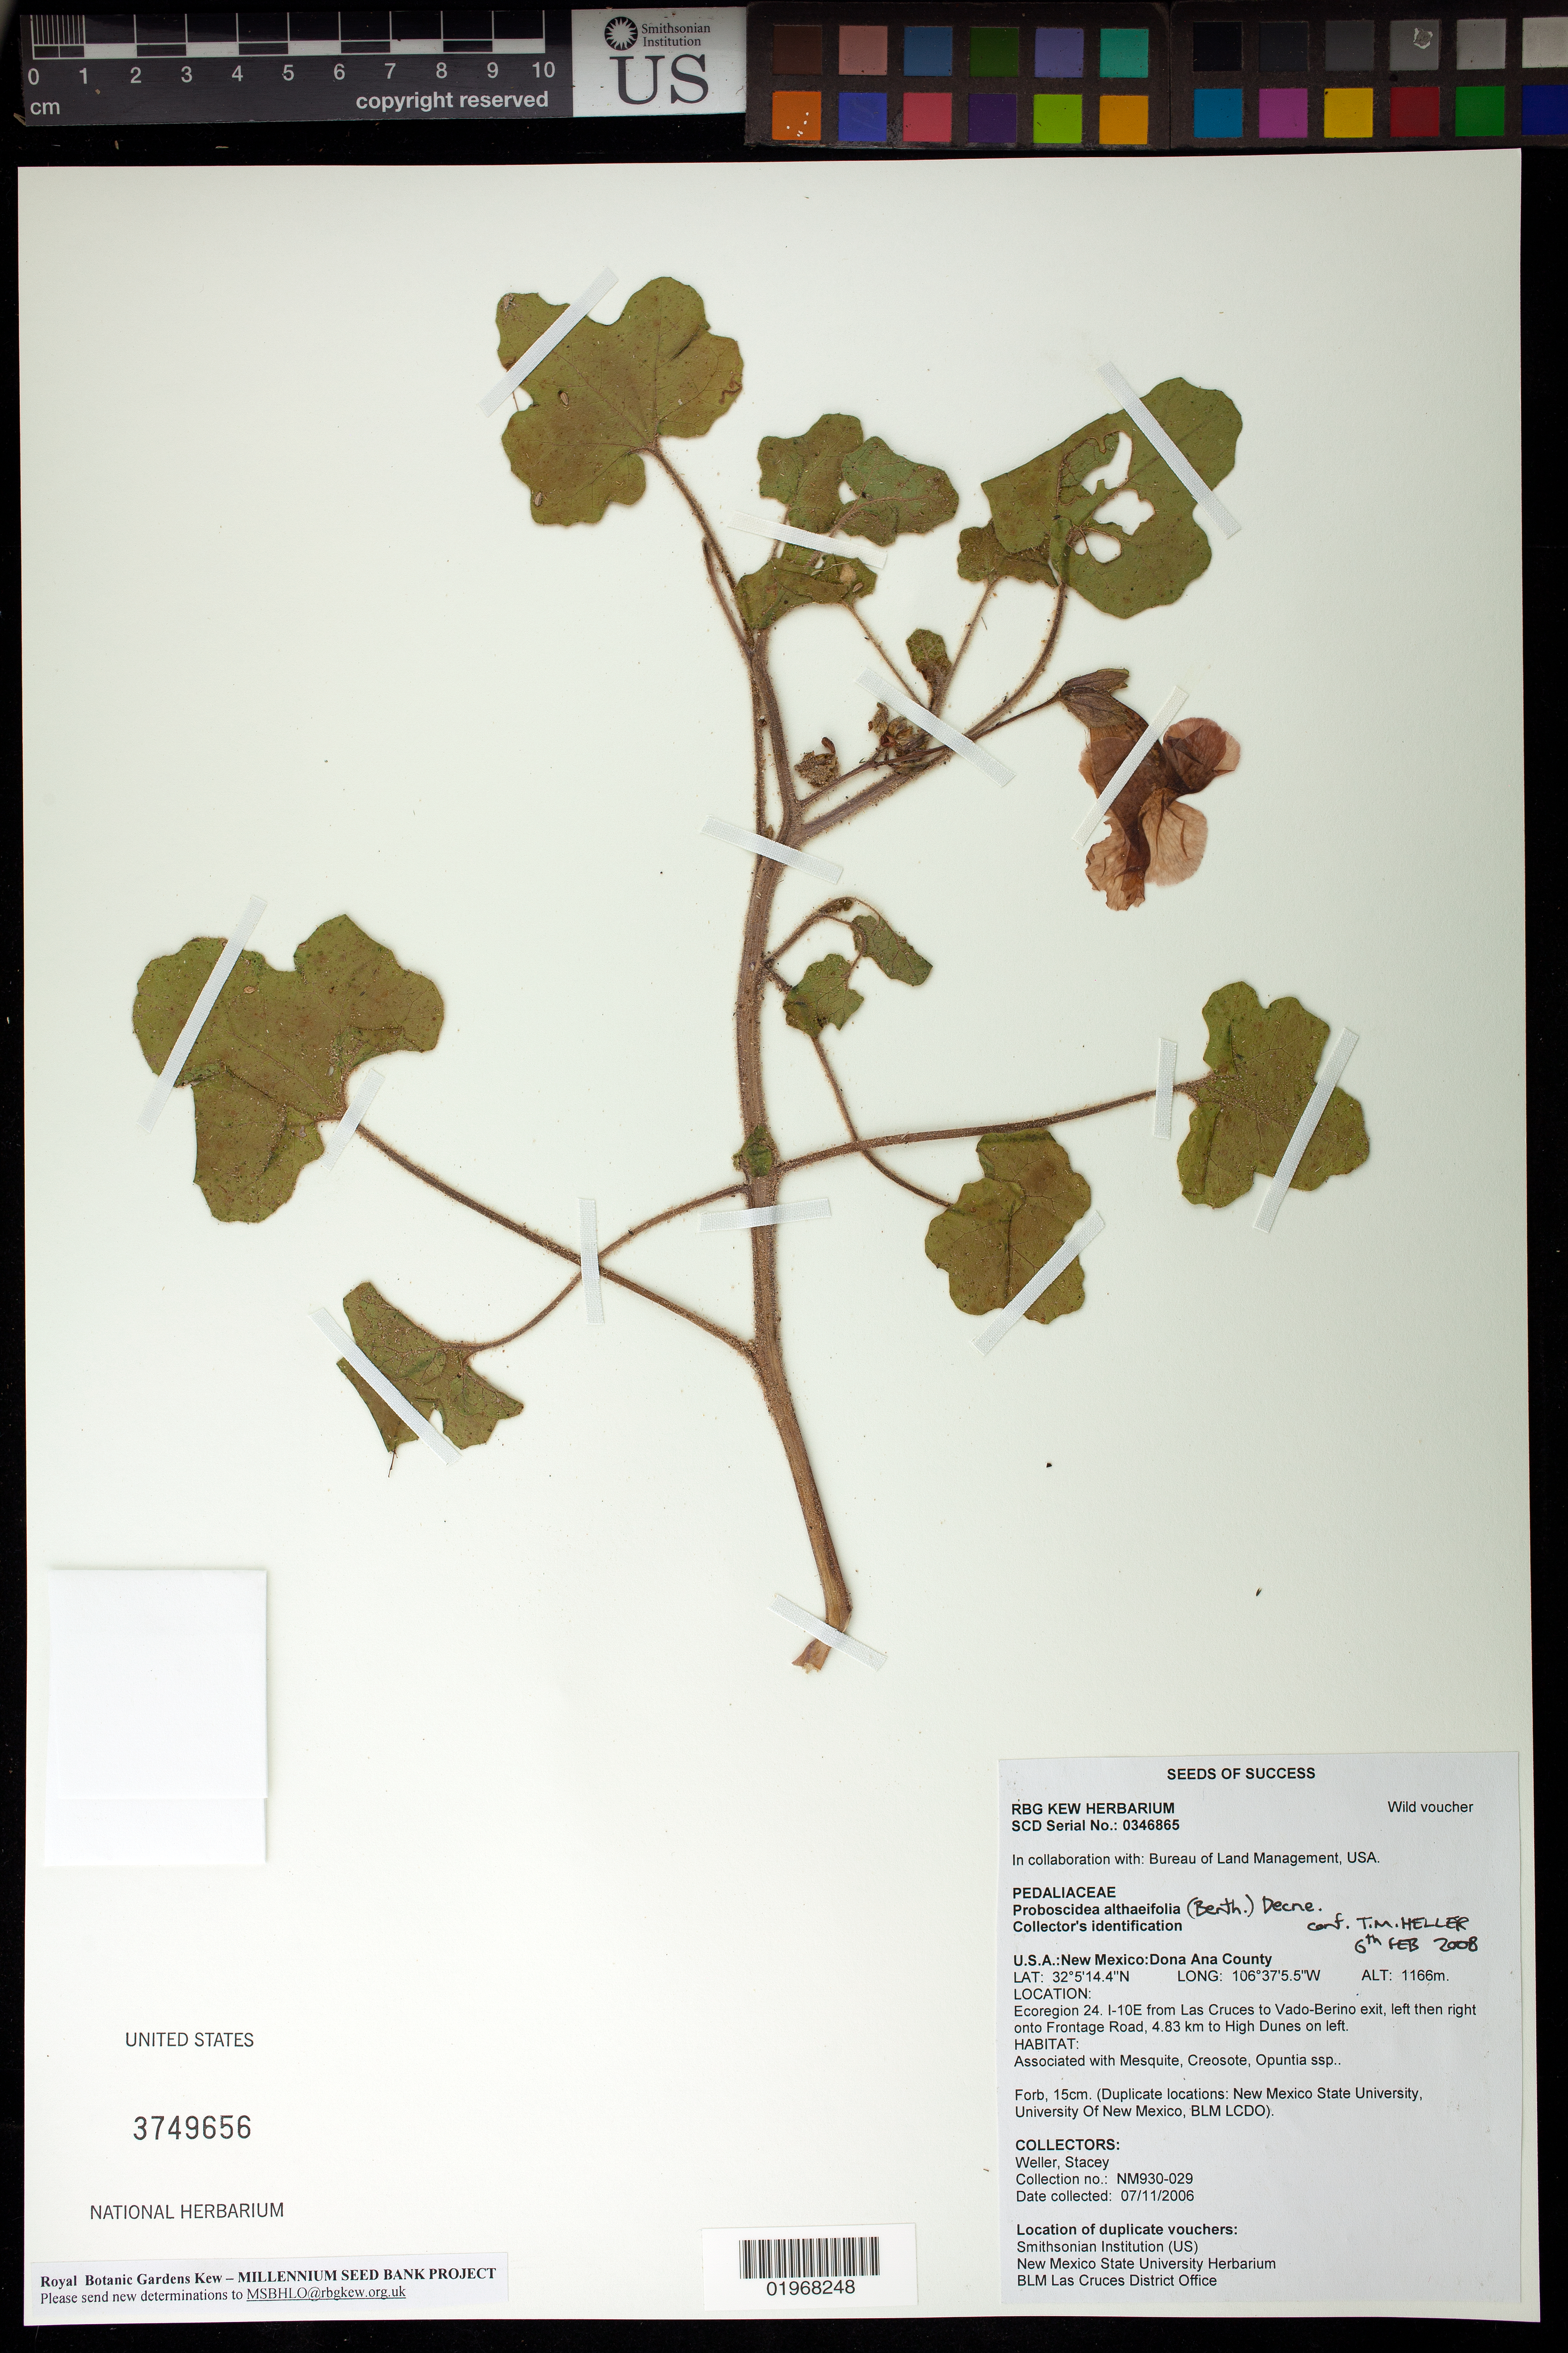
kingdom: Plantae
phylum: Tracheophyta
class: Magnoliopsida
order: Lamiales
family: Martyniaceae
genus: Proboscidea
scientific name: Proboscidea althaeifolia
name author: (Benth.) Decne.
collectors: S. Weller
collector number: NM930-029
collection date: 2006-07-11 or 2006-11-07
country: United States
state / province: New Mexico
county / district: Dona Ana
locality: I-10E from Las Cruces to Vado Berino exit,left then right into Frontage Rd, 4.83 km to High Dunes on left.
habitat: With Creosote, Masquite, Opuntia sp.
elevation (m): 1166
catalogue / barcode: US 3749656